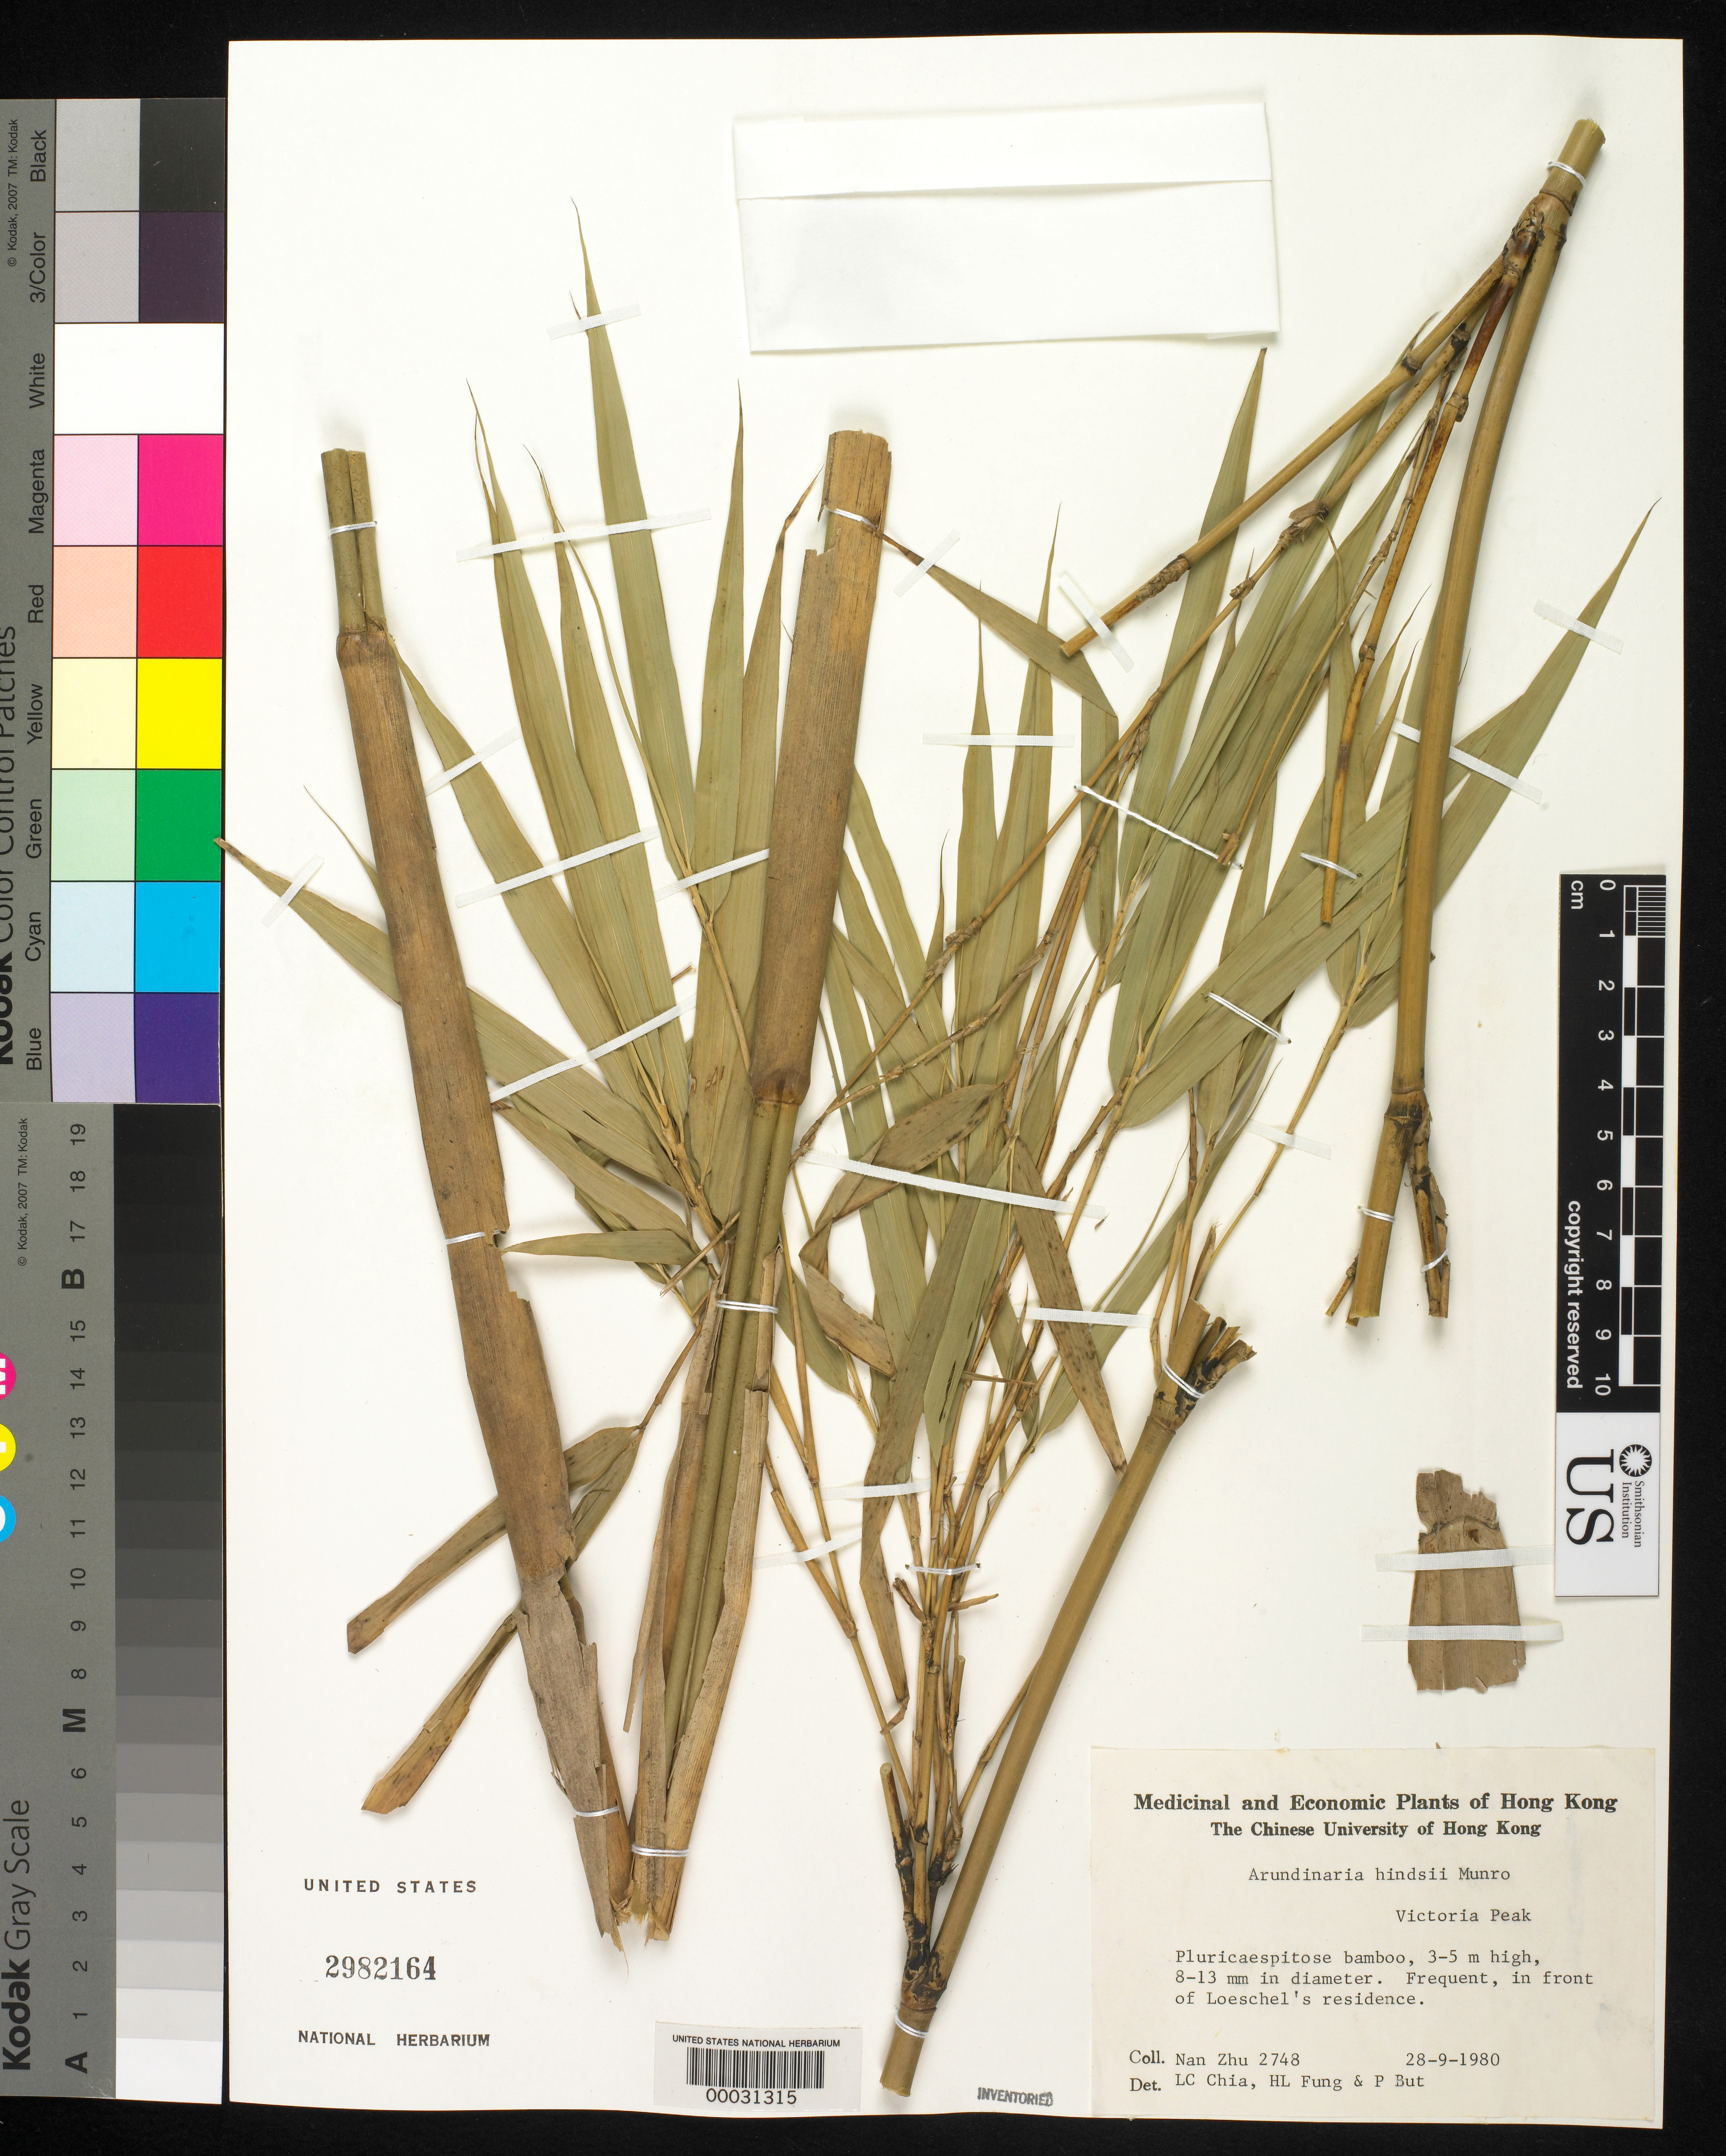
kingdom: Plantae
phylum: Tracheophyta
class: Liliopsida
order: Poales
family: Poaceae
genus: Pseudosasa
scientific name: Pseudosasa hindsii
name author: (Munro) S.L. Chen & G.Y. Sheng ex T.G. Liang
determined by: Poaceae Reorganization Project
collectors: N. Zhu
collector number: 2748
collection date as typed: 28 Sep 1980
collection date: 1980-09-28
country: China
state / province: Hong Kong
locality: Victoria peak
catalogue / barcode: US 2982164